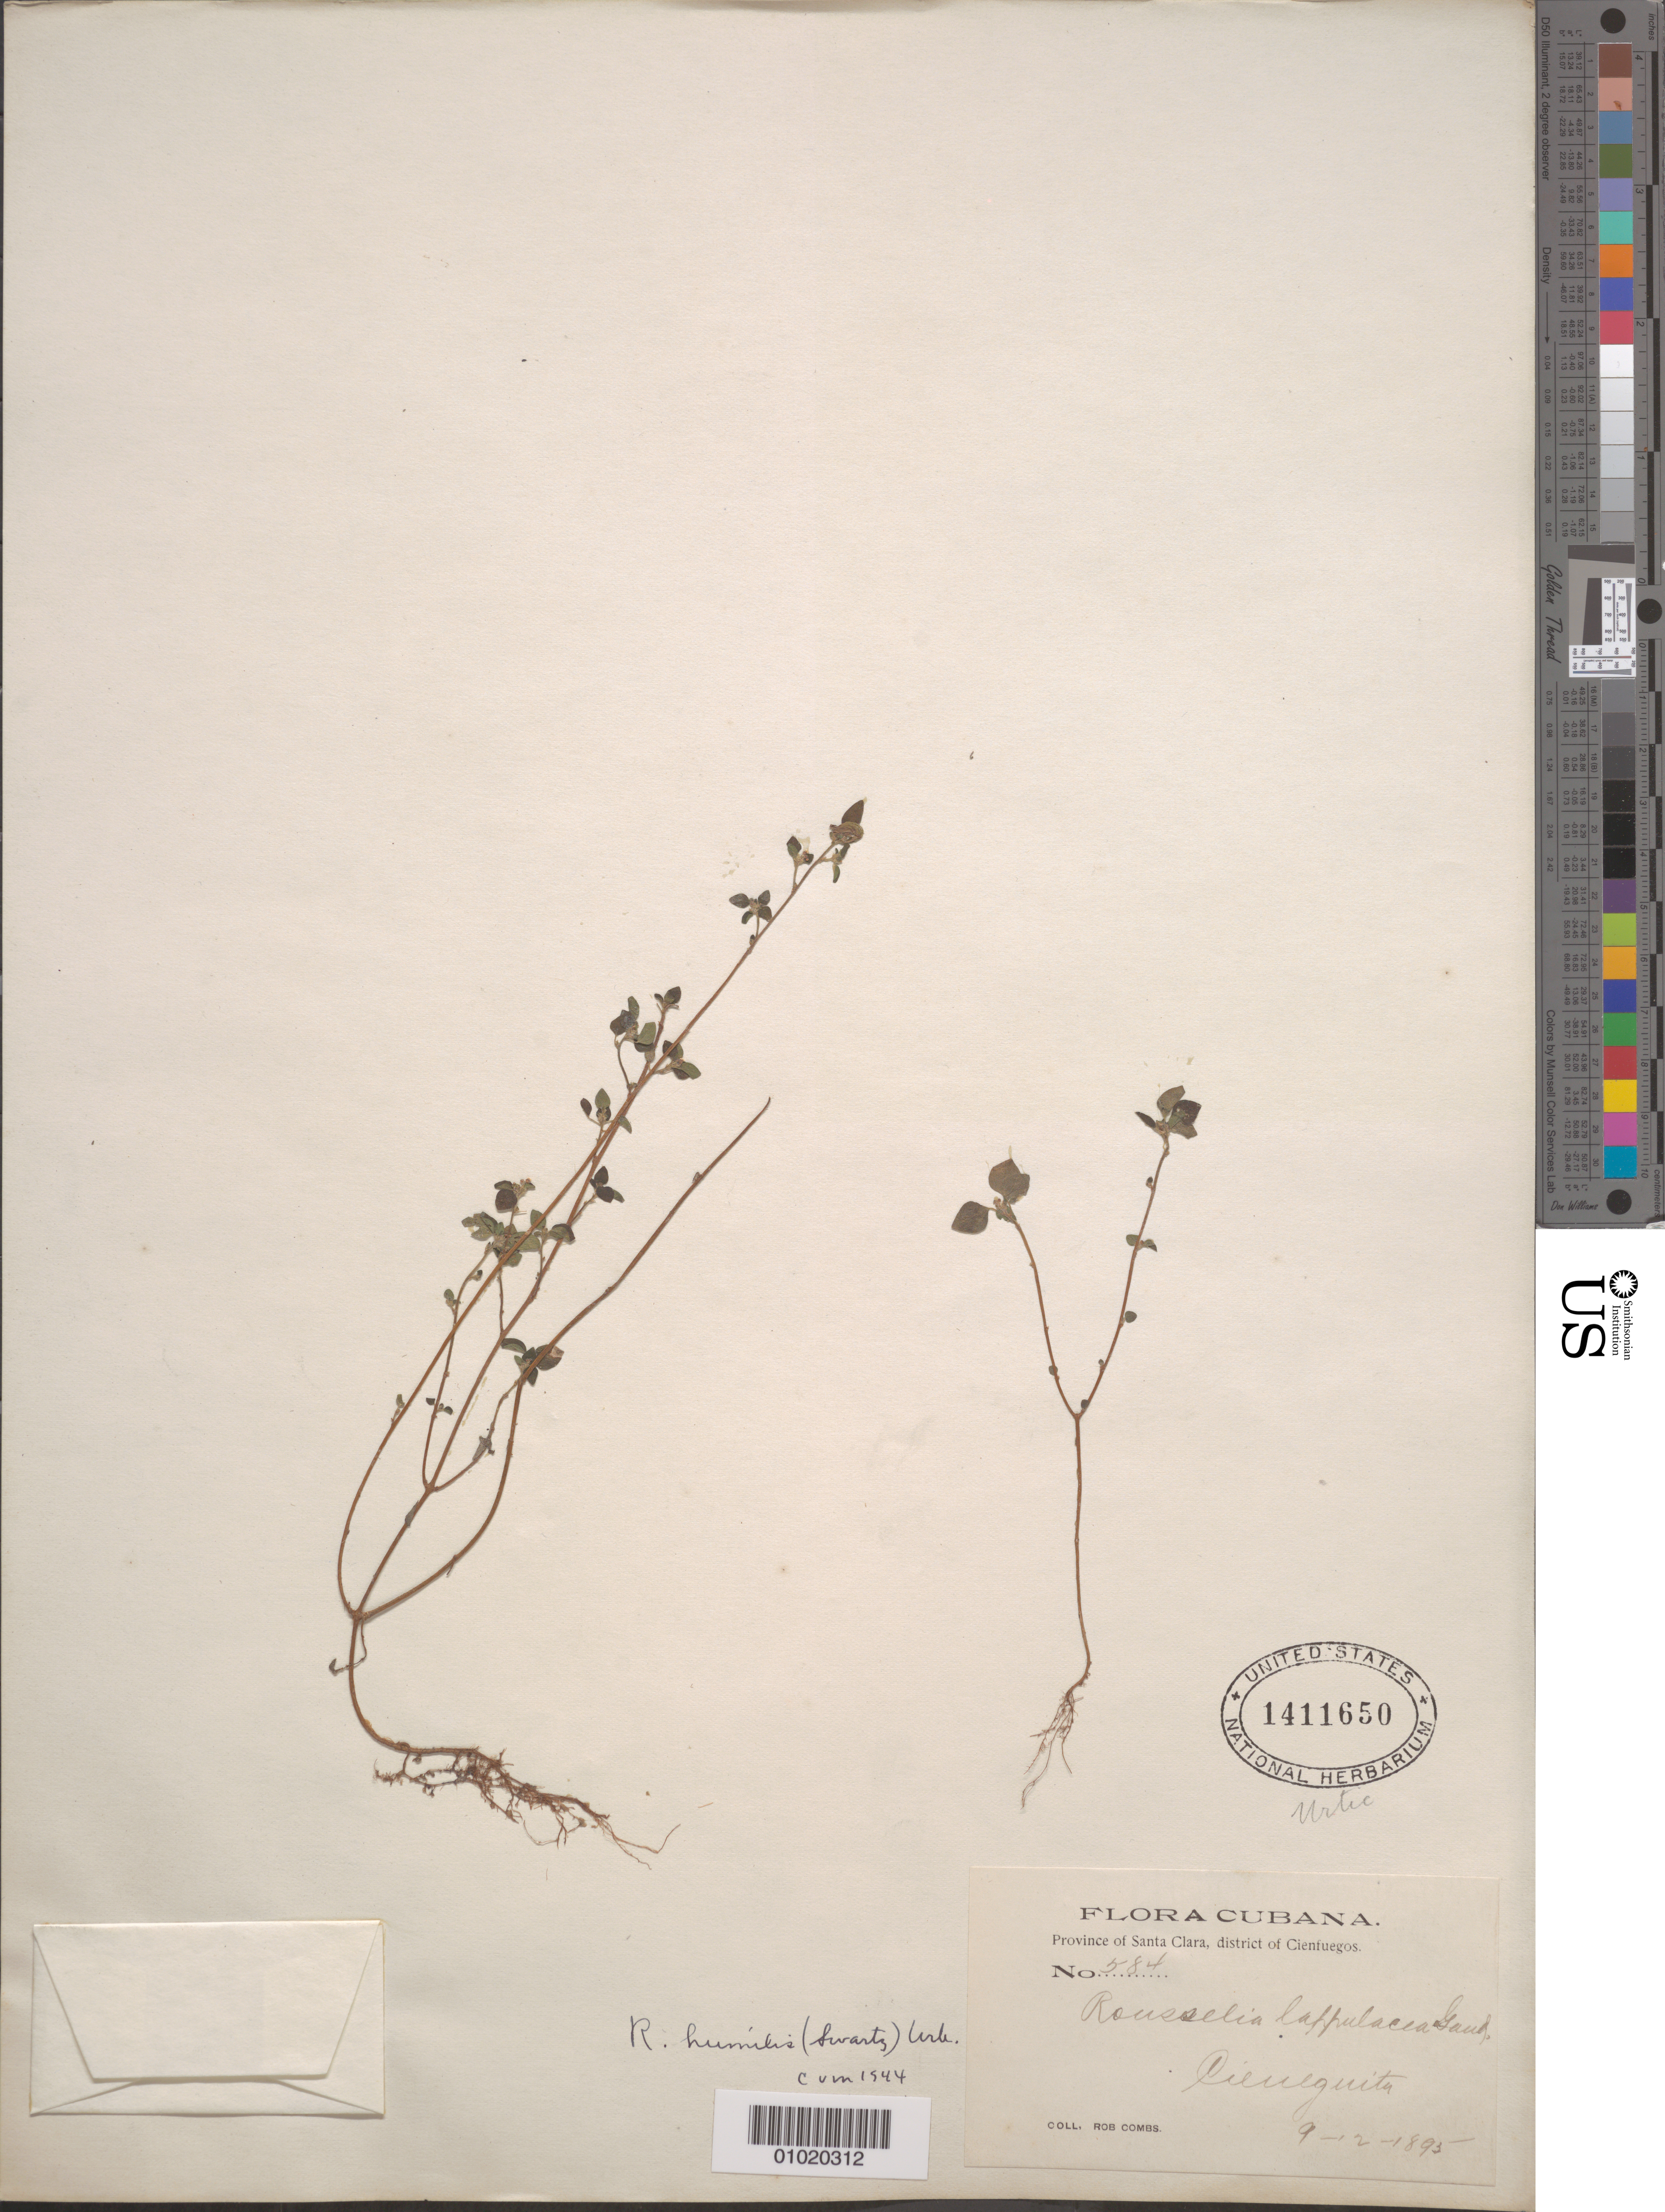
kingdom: Plantae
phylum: Tracheophyta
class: Magnoliopsida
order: Rosales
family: Urticaceae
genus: Rousselia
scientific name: Rousselia lappulacea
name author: Gaudich.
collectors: R. Combs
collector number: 584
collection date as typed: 09 Dec 1895 or 12 Sep 1895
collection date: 1895-09-12 or 1895-12-09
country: Cuba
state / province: Villa Clara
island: Cuba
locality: Cieneguita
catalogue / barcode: US 1411650